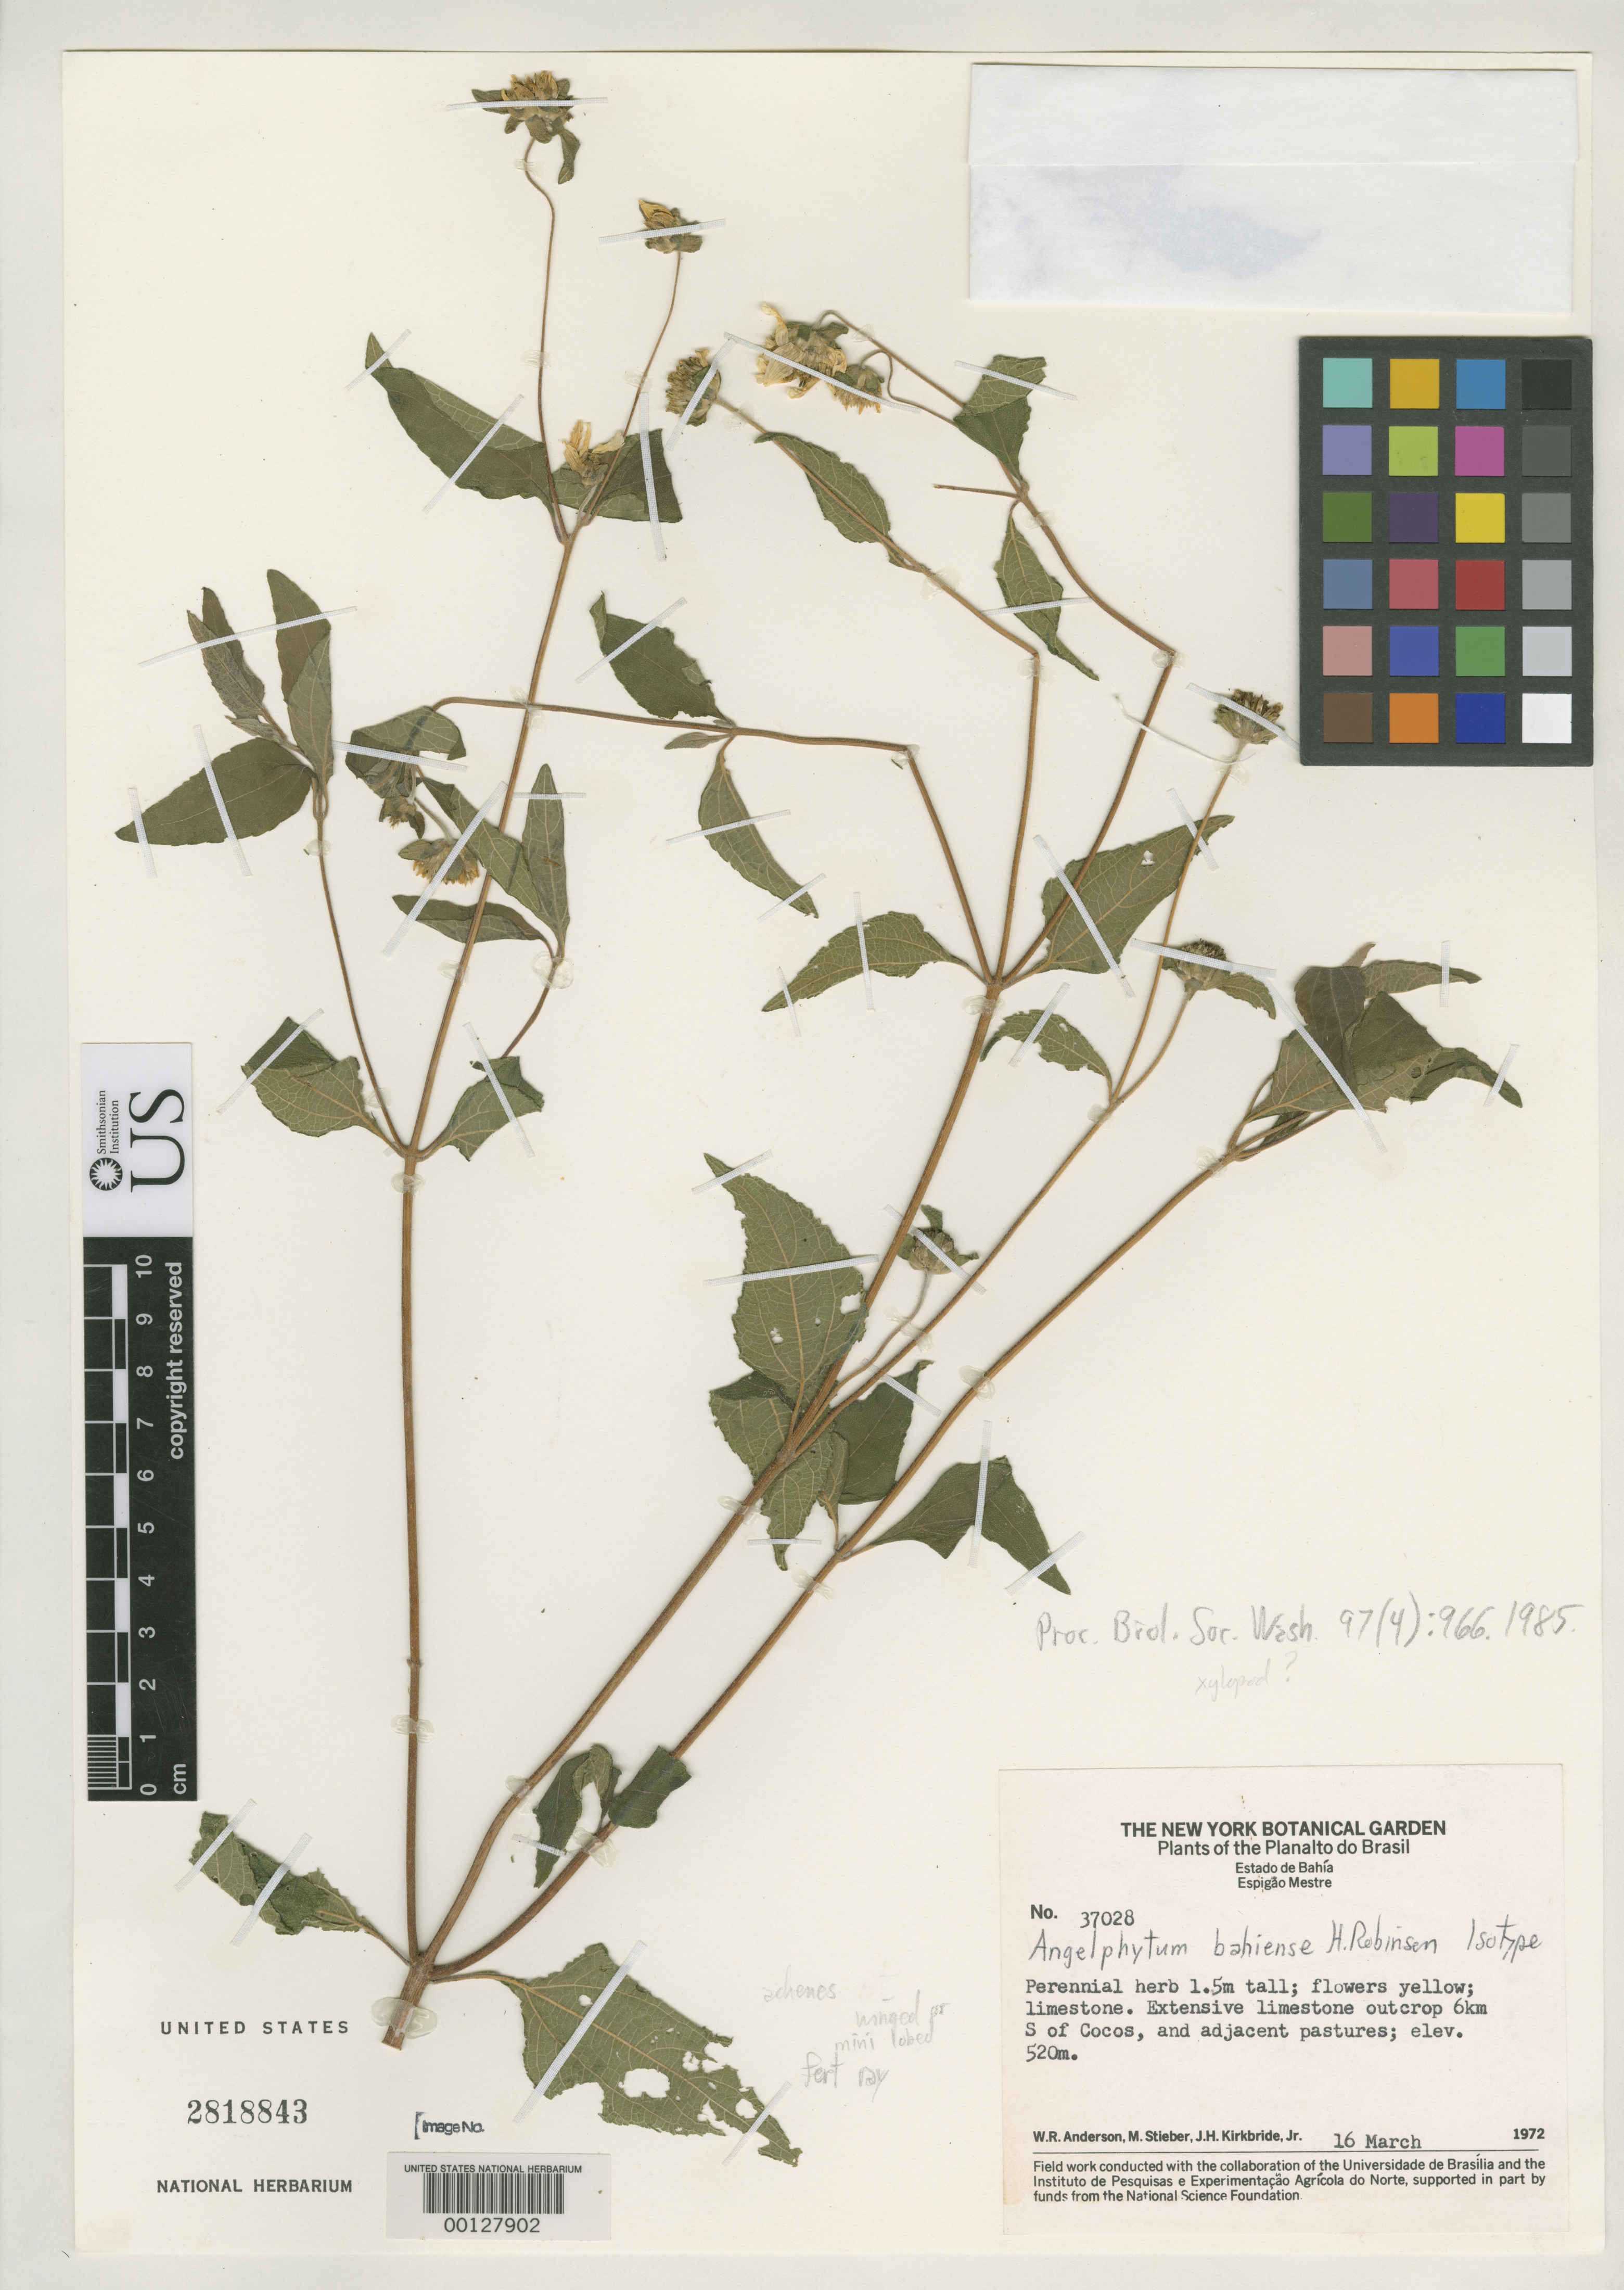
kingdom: Plantae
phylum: Tracheophyta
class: Magnoliopsida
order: Asterales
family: Asteraceae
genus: Angelphytum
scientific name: Angelphytum bahiense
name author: H. Rob.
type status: Isotype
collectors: W. R. Anderson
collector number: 37028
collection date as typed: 16 Mar 1972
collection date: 1972-03-16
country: Brazil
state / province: Bahia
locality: Espigao Mestre, 6 km S of Cocos.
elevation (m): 520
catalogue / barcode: US 2818843